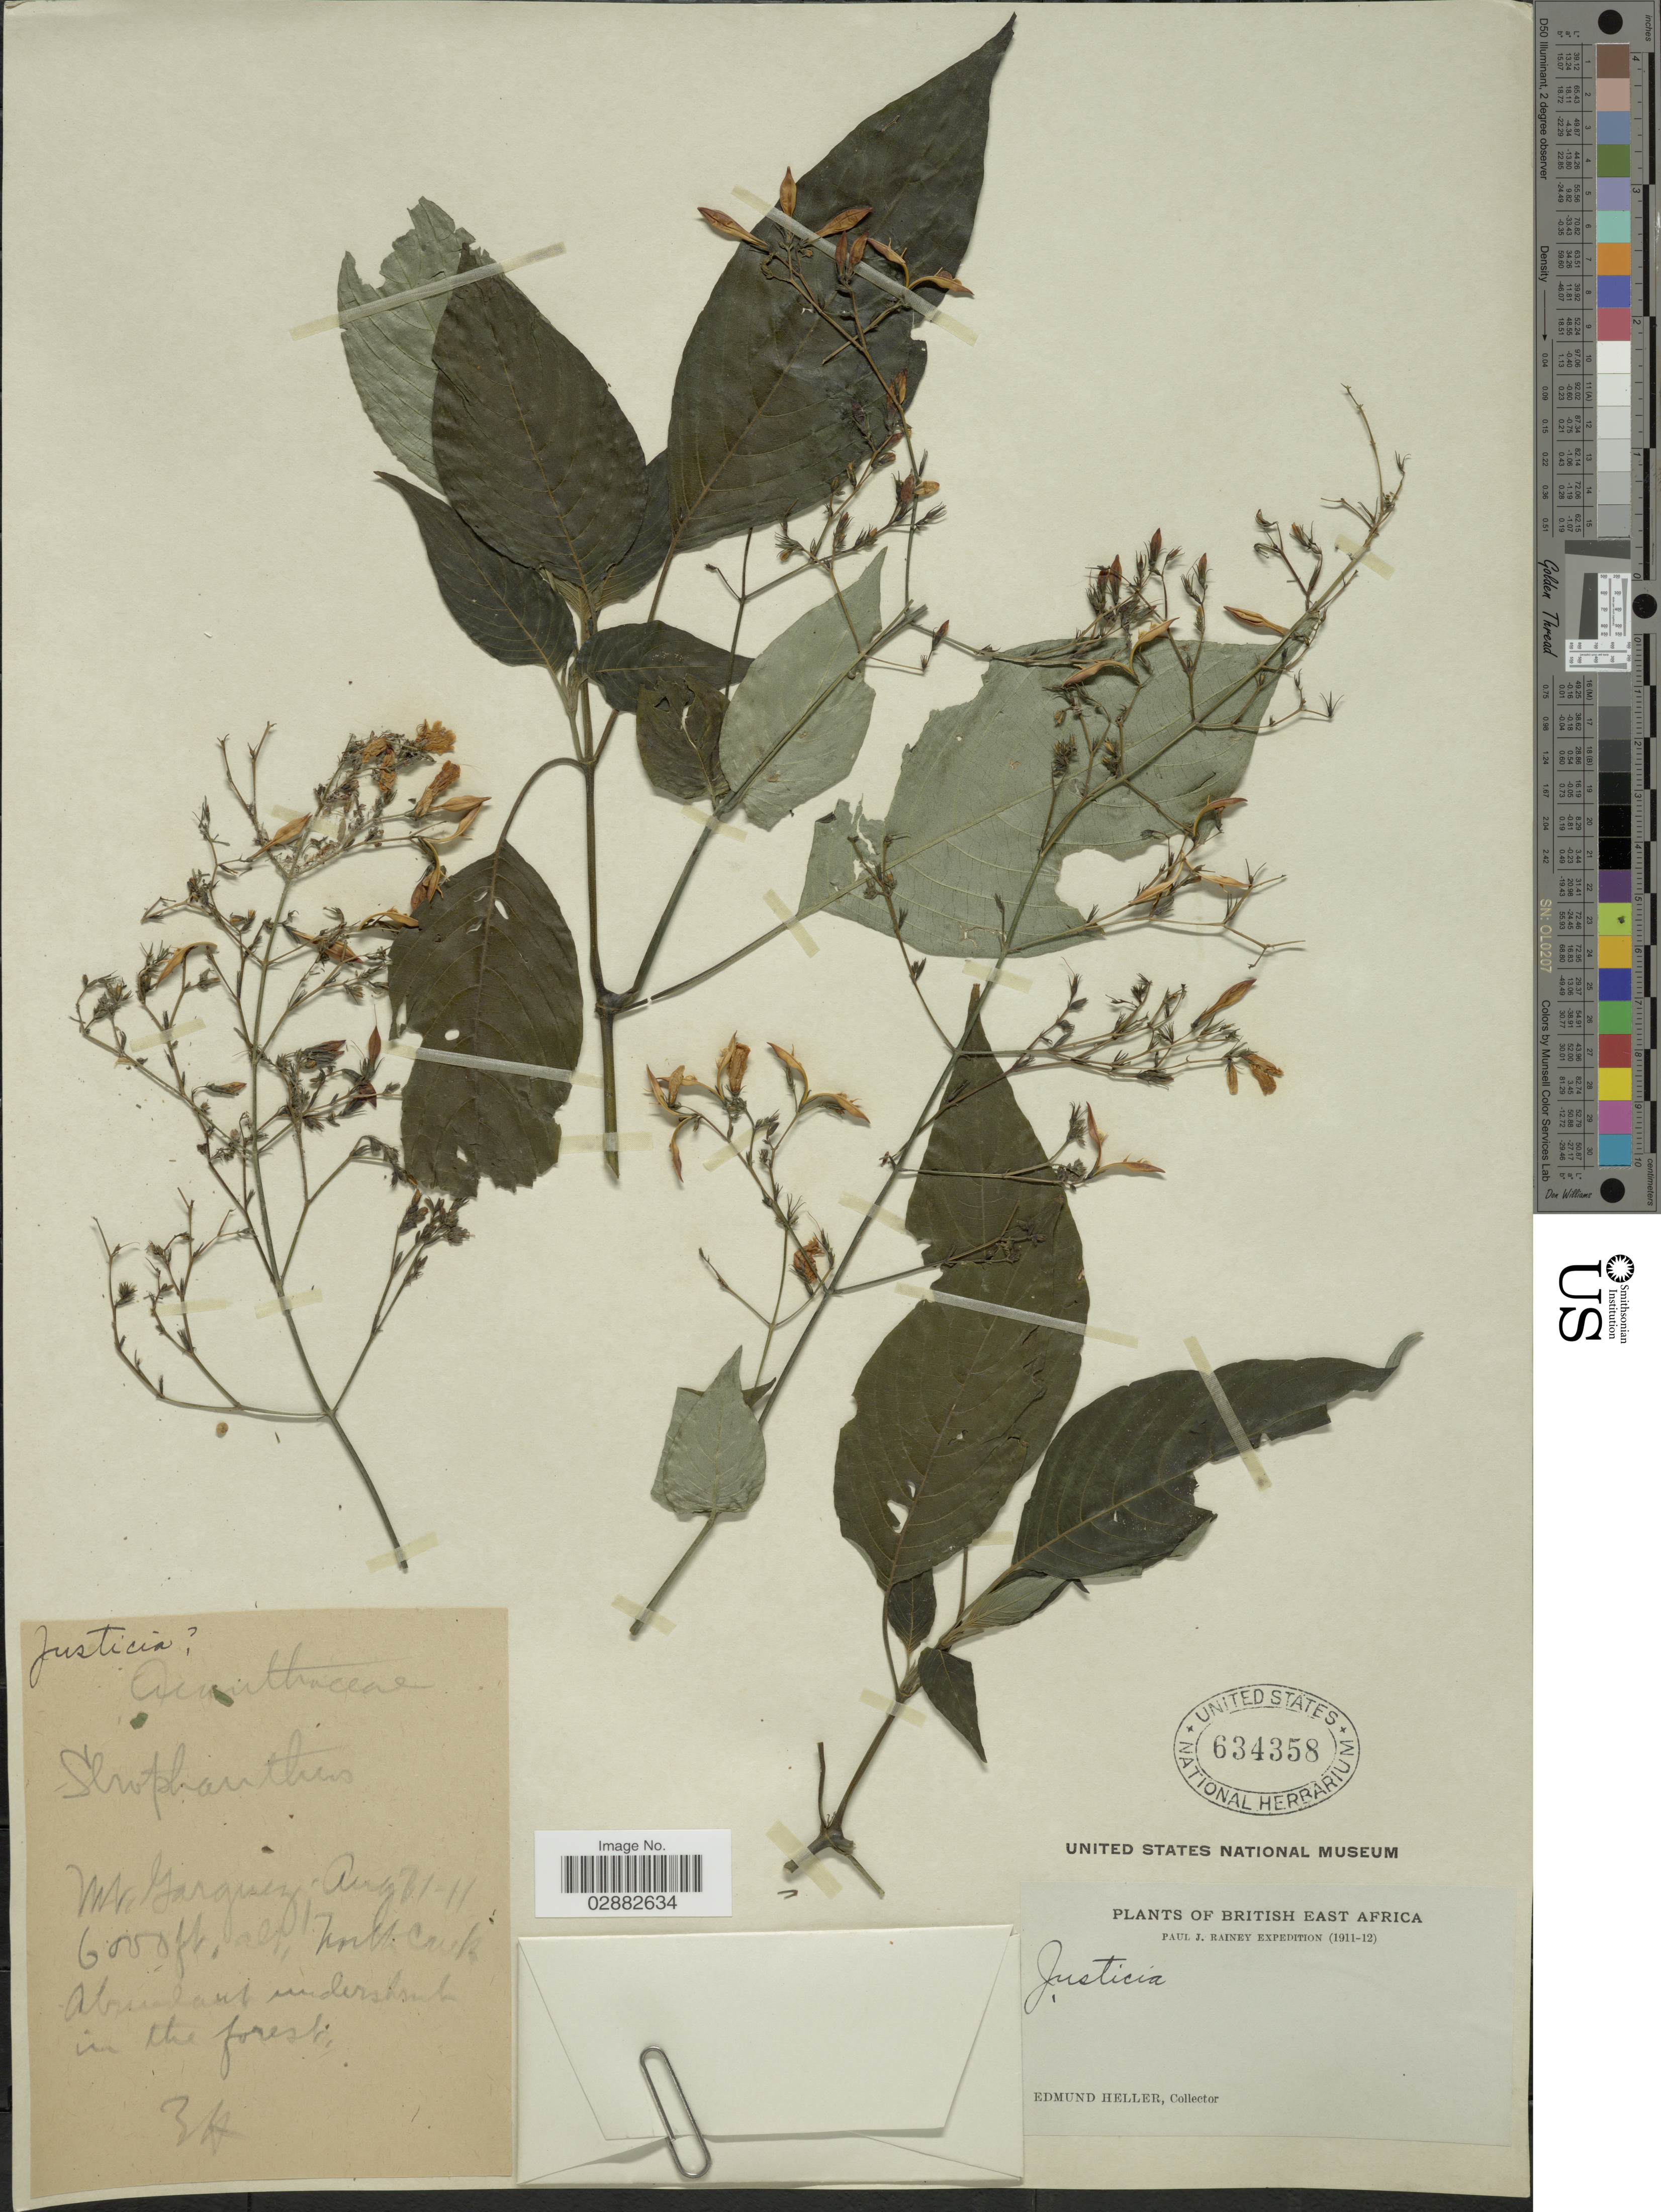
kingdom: Plantae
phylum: Tracheophyta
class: Magnoliopsida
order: Lamiales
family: Acanthaceae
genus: Justicia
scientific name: Justicia sp.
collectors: E. Heller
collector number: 3A*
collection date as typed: Transcribed d/m/y: 11/8/11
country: Kenya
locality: British East Africa, Mt. Garguez.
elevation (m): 1829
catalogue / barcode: US 634358